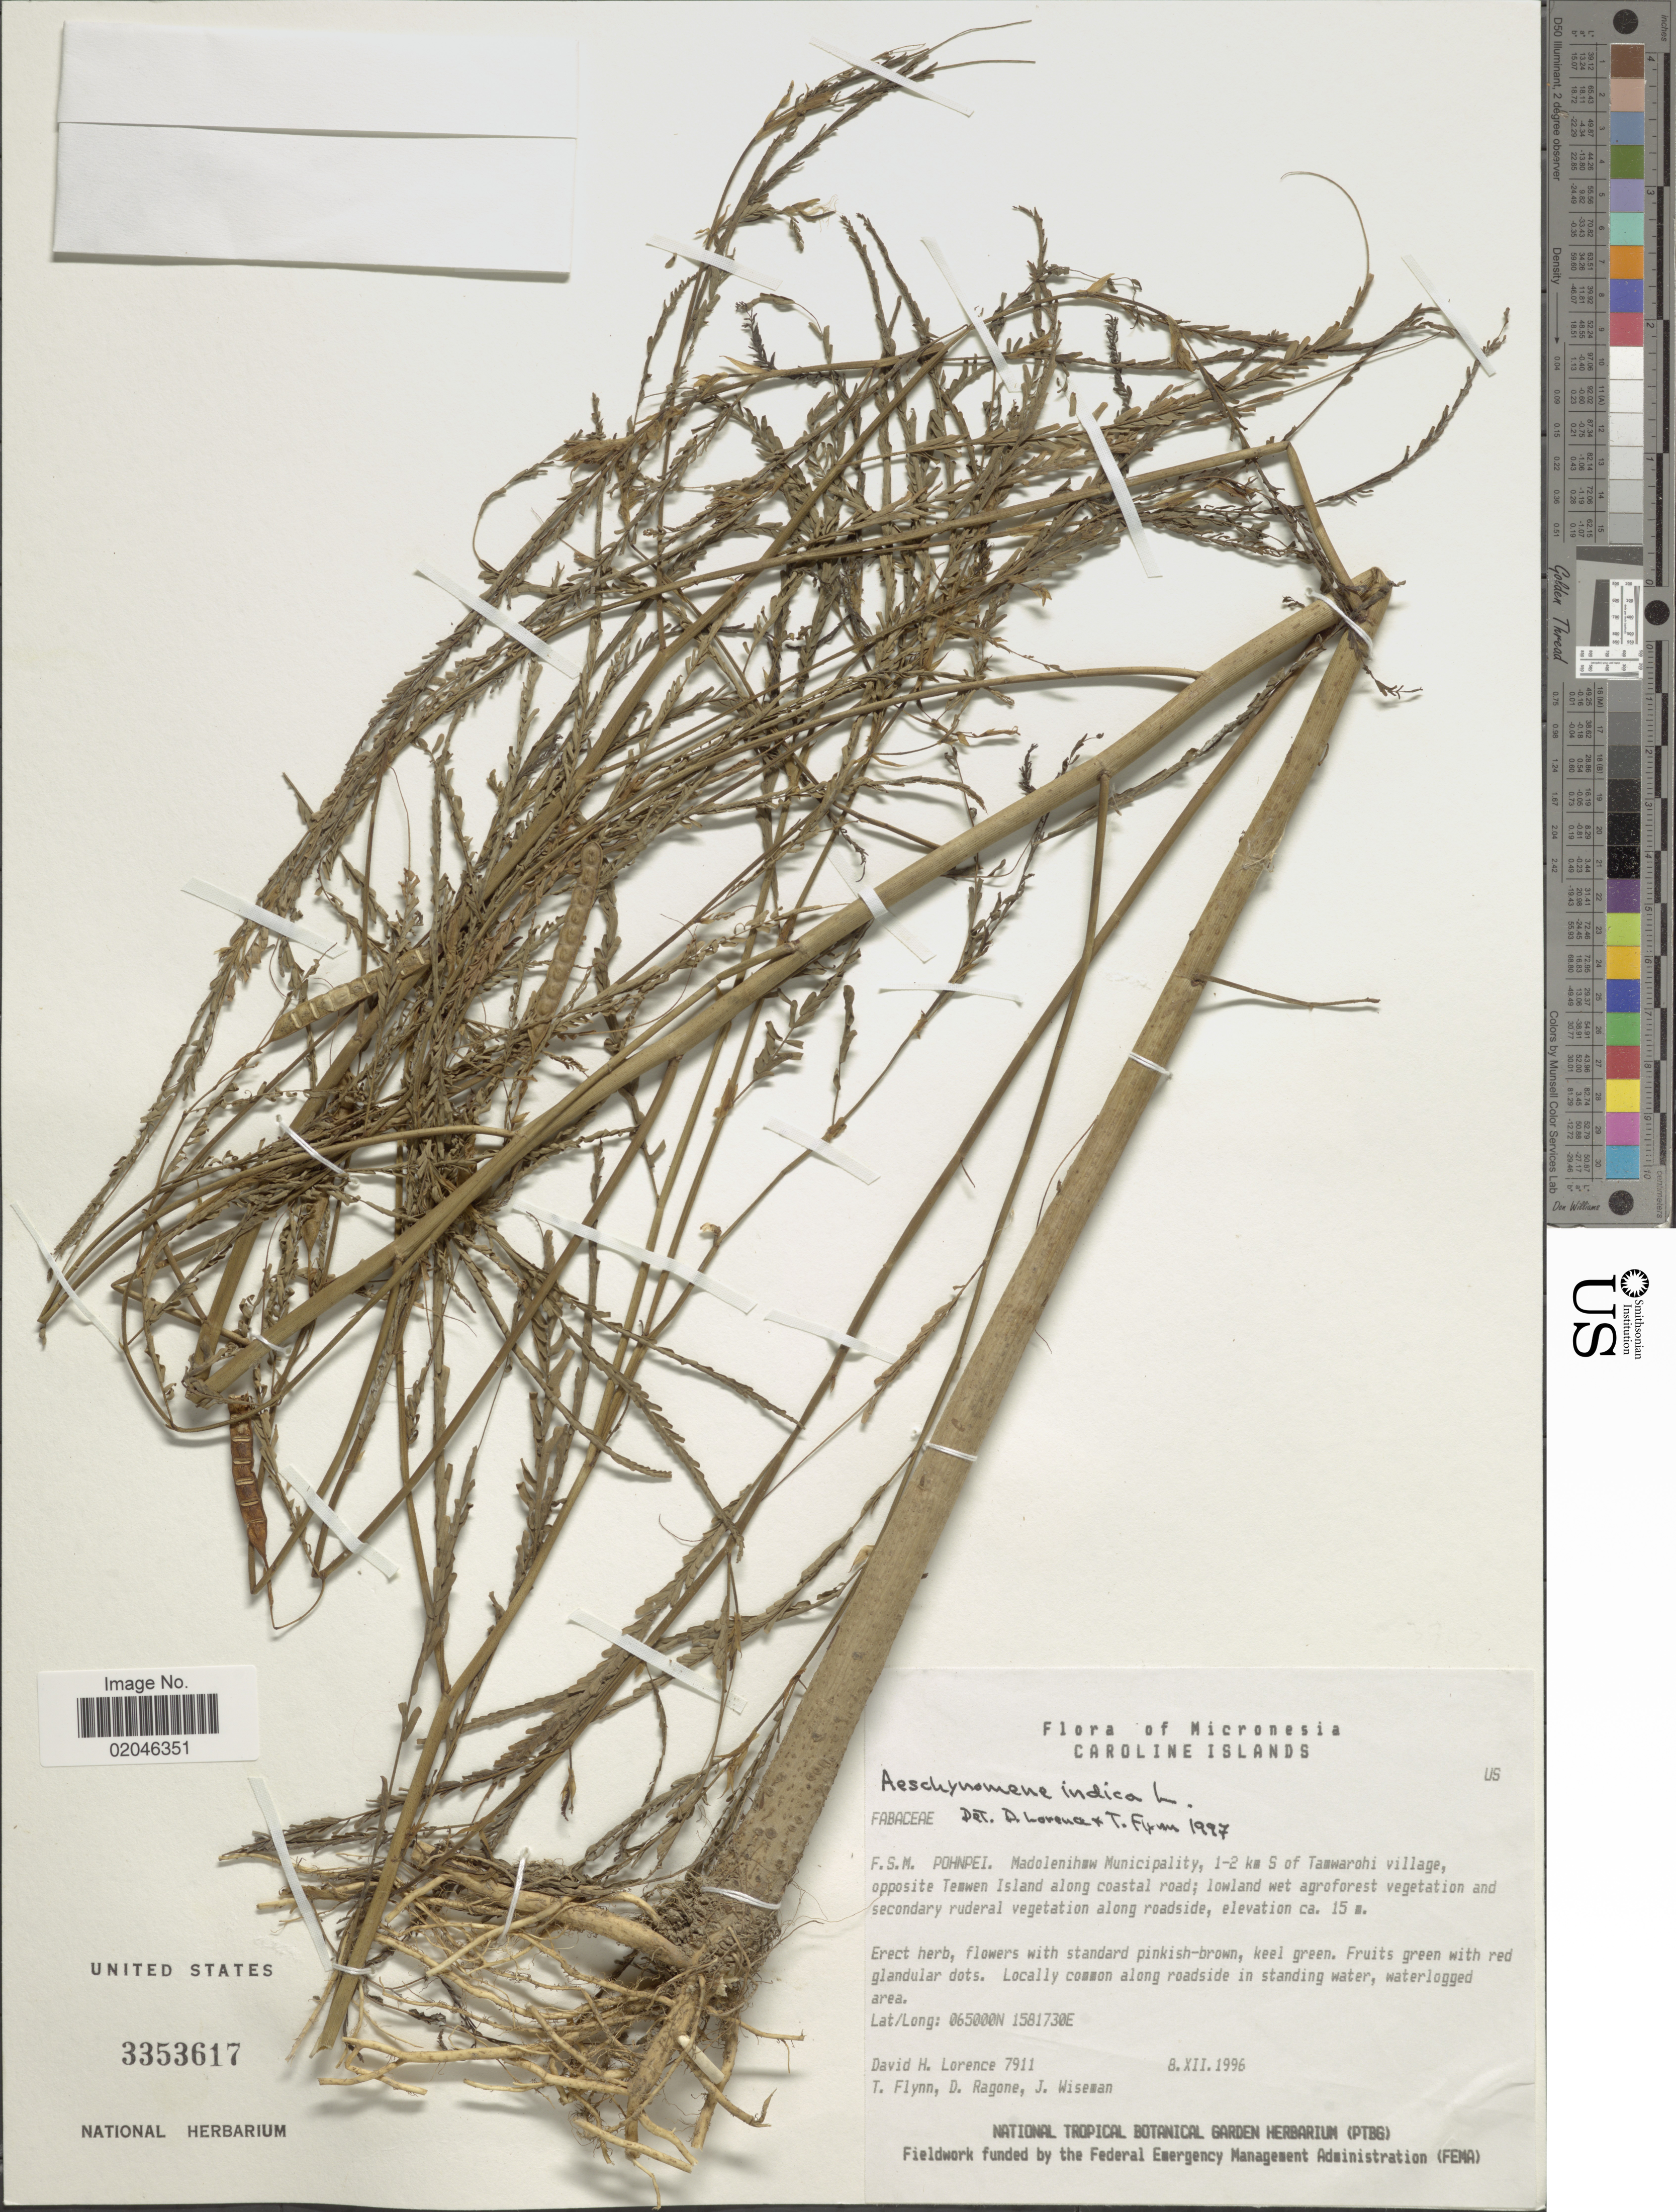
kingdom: Plantae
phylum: Tracheophyta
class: Magnoliopsida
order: Fabales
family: Fabaceae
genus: Aeschynomene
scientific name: Aeschynomene indica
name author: L.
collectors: D. Lorence, T. Flynn, D. Ragone & J. Wiseman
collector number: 7911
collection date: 1996-12-08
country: Micronesia, Federated States of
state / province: Pohnpei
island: Pohnpei [Ponape]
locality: Caroline Islands. F.S.M. Pohnpei. Madolenihaw Municipality, 1-2 km S of Tamwarohi village, opposite Teswen Island along coastal road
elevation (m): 15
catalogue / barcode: US 3353617